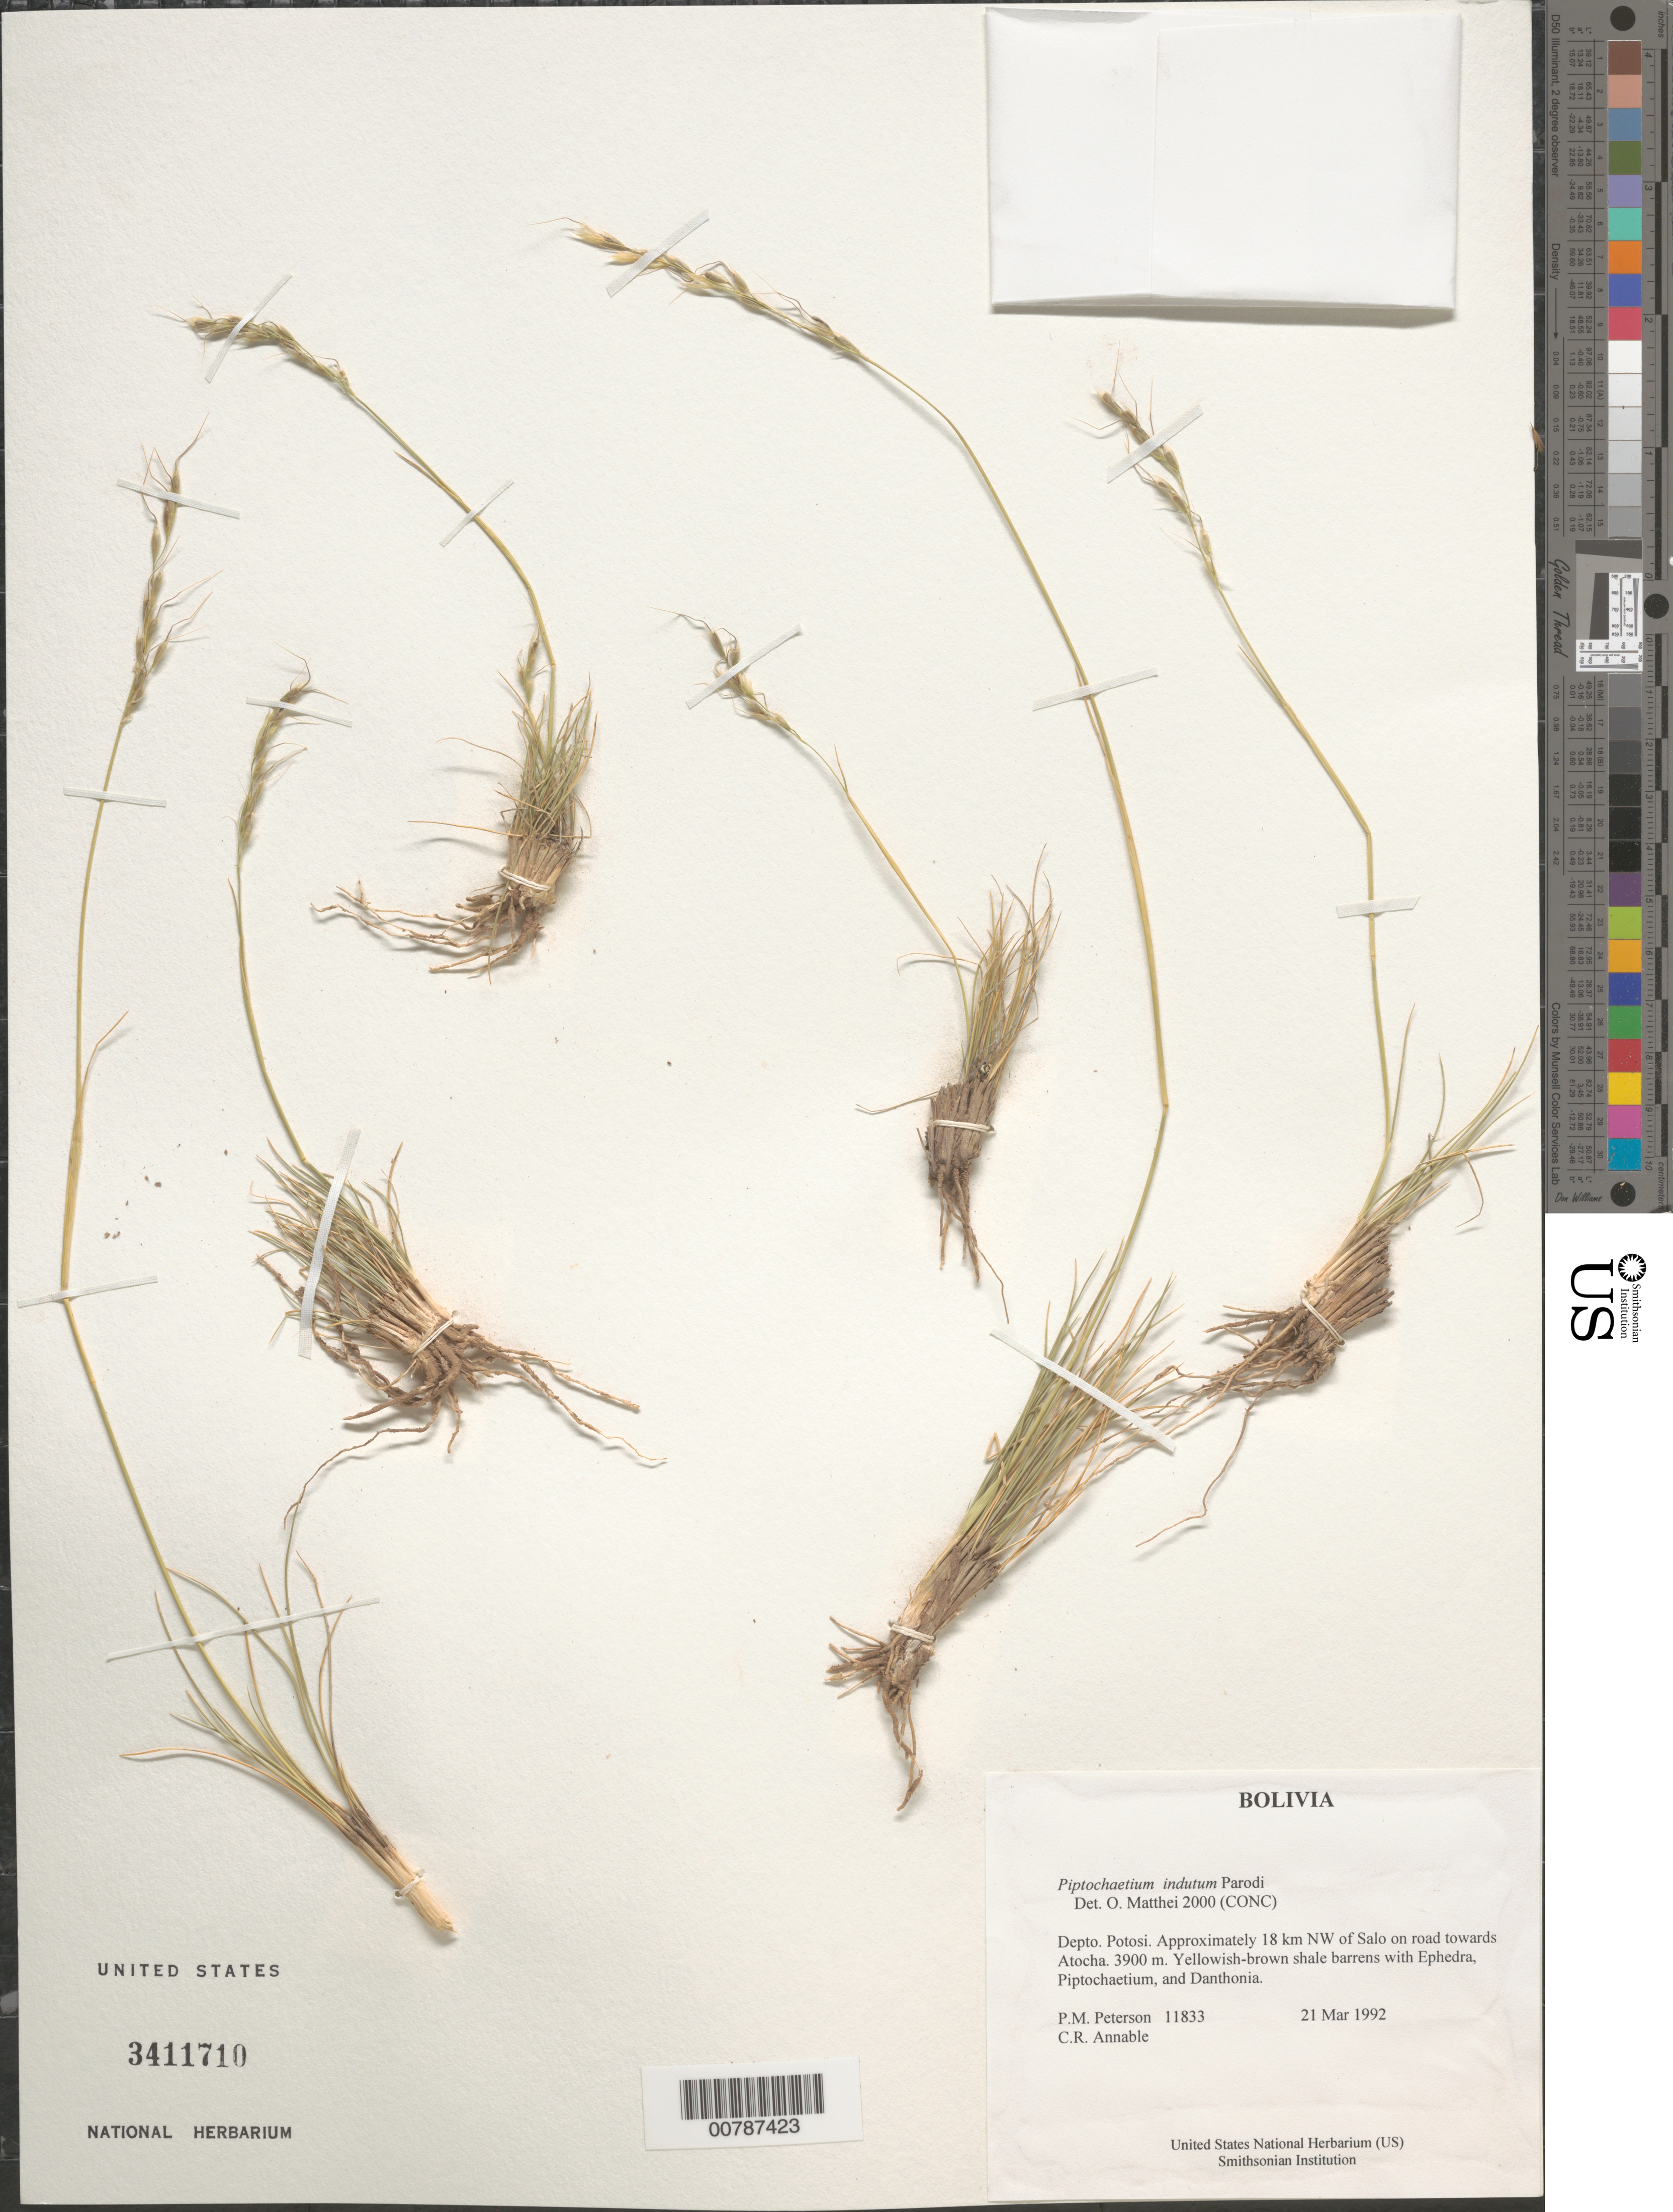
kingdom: Plantae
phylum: Tracheophyta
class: Liliopsida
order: Poales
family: Poaceae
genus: Piptochaetium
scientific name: Piptochaetium indutum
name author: Parodi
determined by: Matthei, O. R.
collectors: P. M. Peterson & C. R. Annable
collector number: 11833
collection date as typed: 21 Mar 1992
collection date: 1992-03-21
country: Bolivia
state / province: Potosi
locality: Approximately 18 km NW of Salo on road towards Atocha.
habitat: Yellowish-brown shale barrens with Ephedra, Piptochaetium, and Danthonia.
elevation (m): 3900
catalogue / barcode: US 3411710